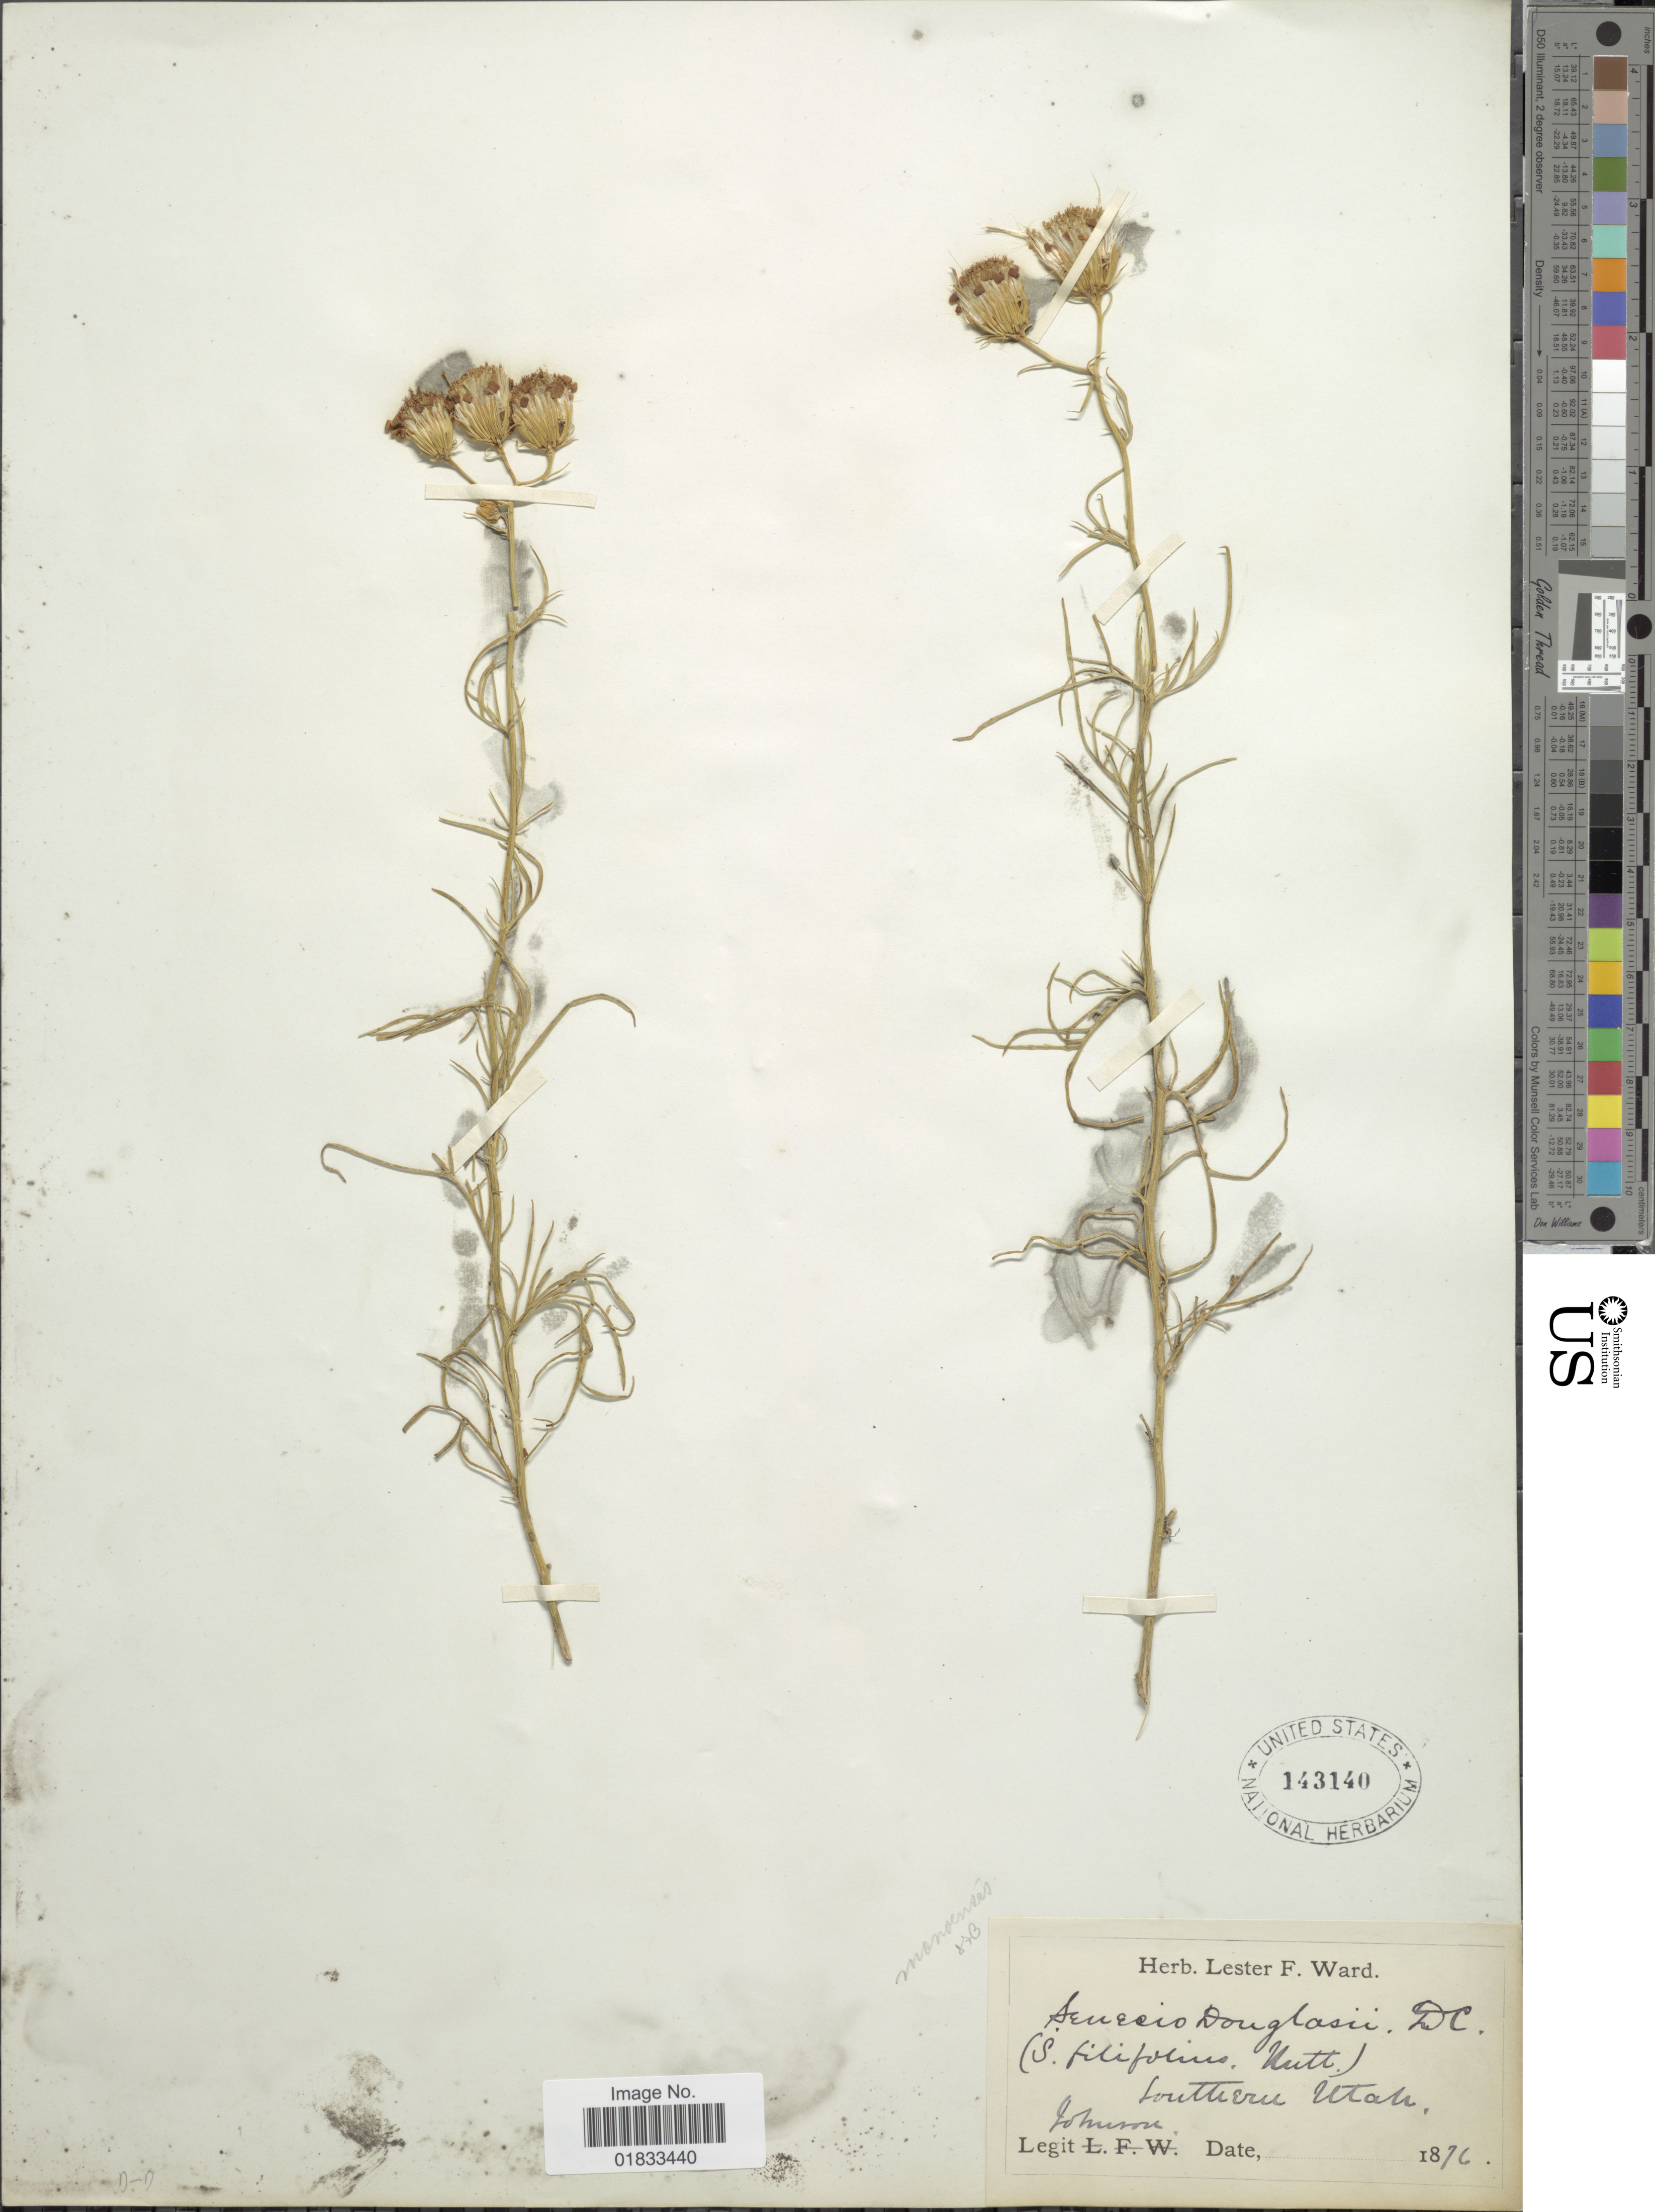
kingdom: Plantae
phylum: Tracheophyta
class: Magnoliopsida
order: Asterales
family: Asteraceae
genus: Senecio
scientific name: Senecio flaccidus var. douglasii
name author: (DC.) B.L. Turner & T.M. Barkley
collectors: -- Johnson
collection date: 1876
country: United States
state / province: Utah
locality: Southern Utah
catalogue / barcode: US 143140